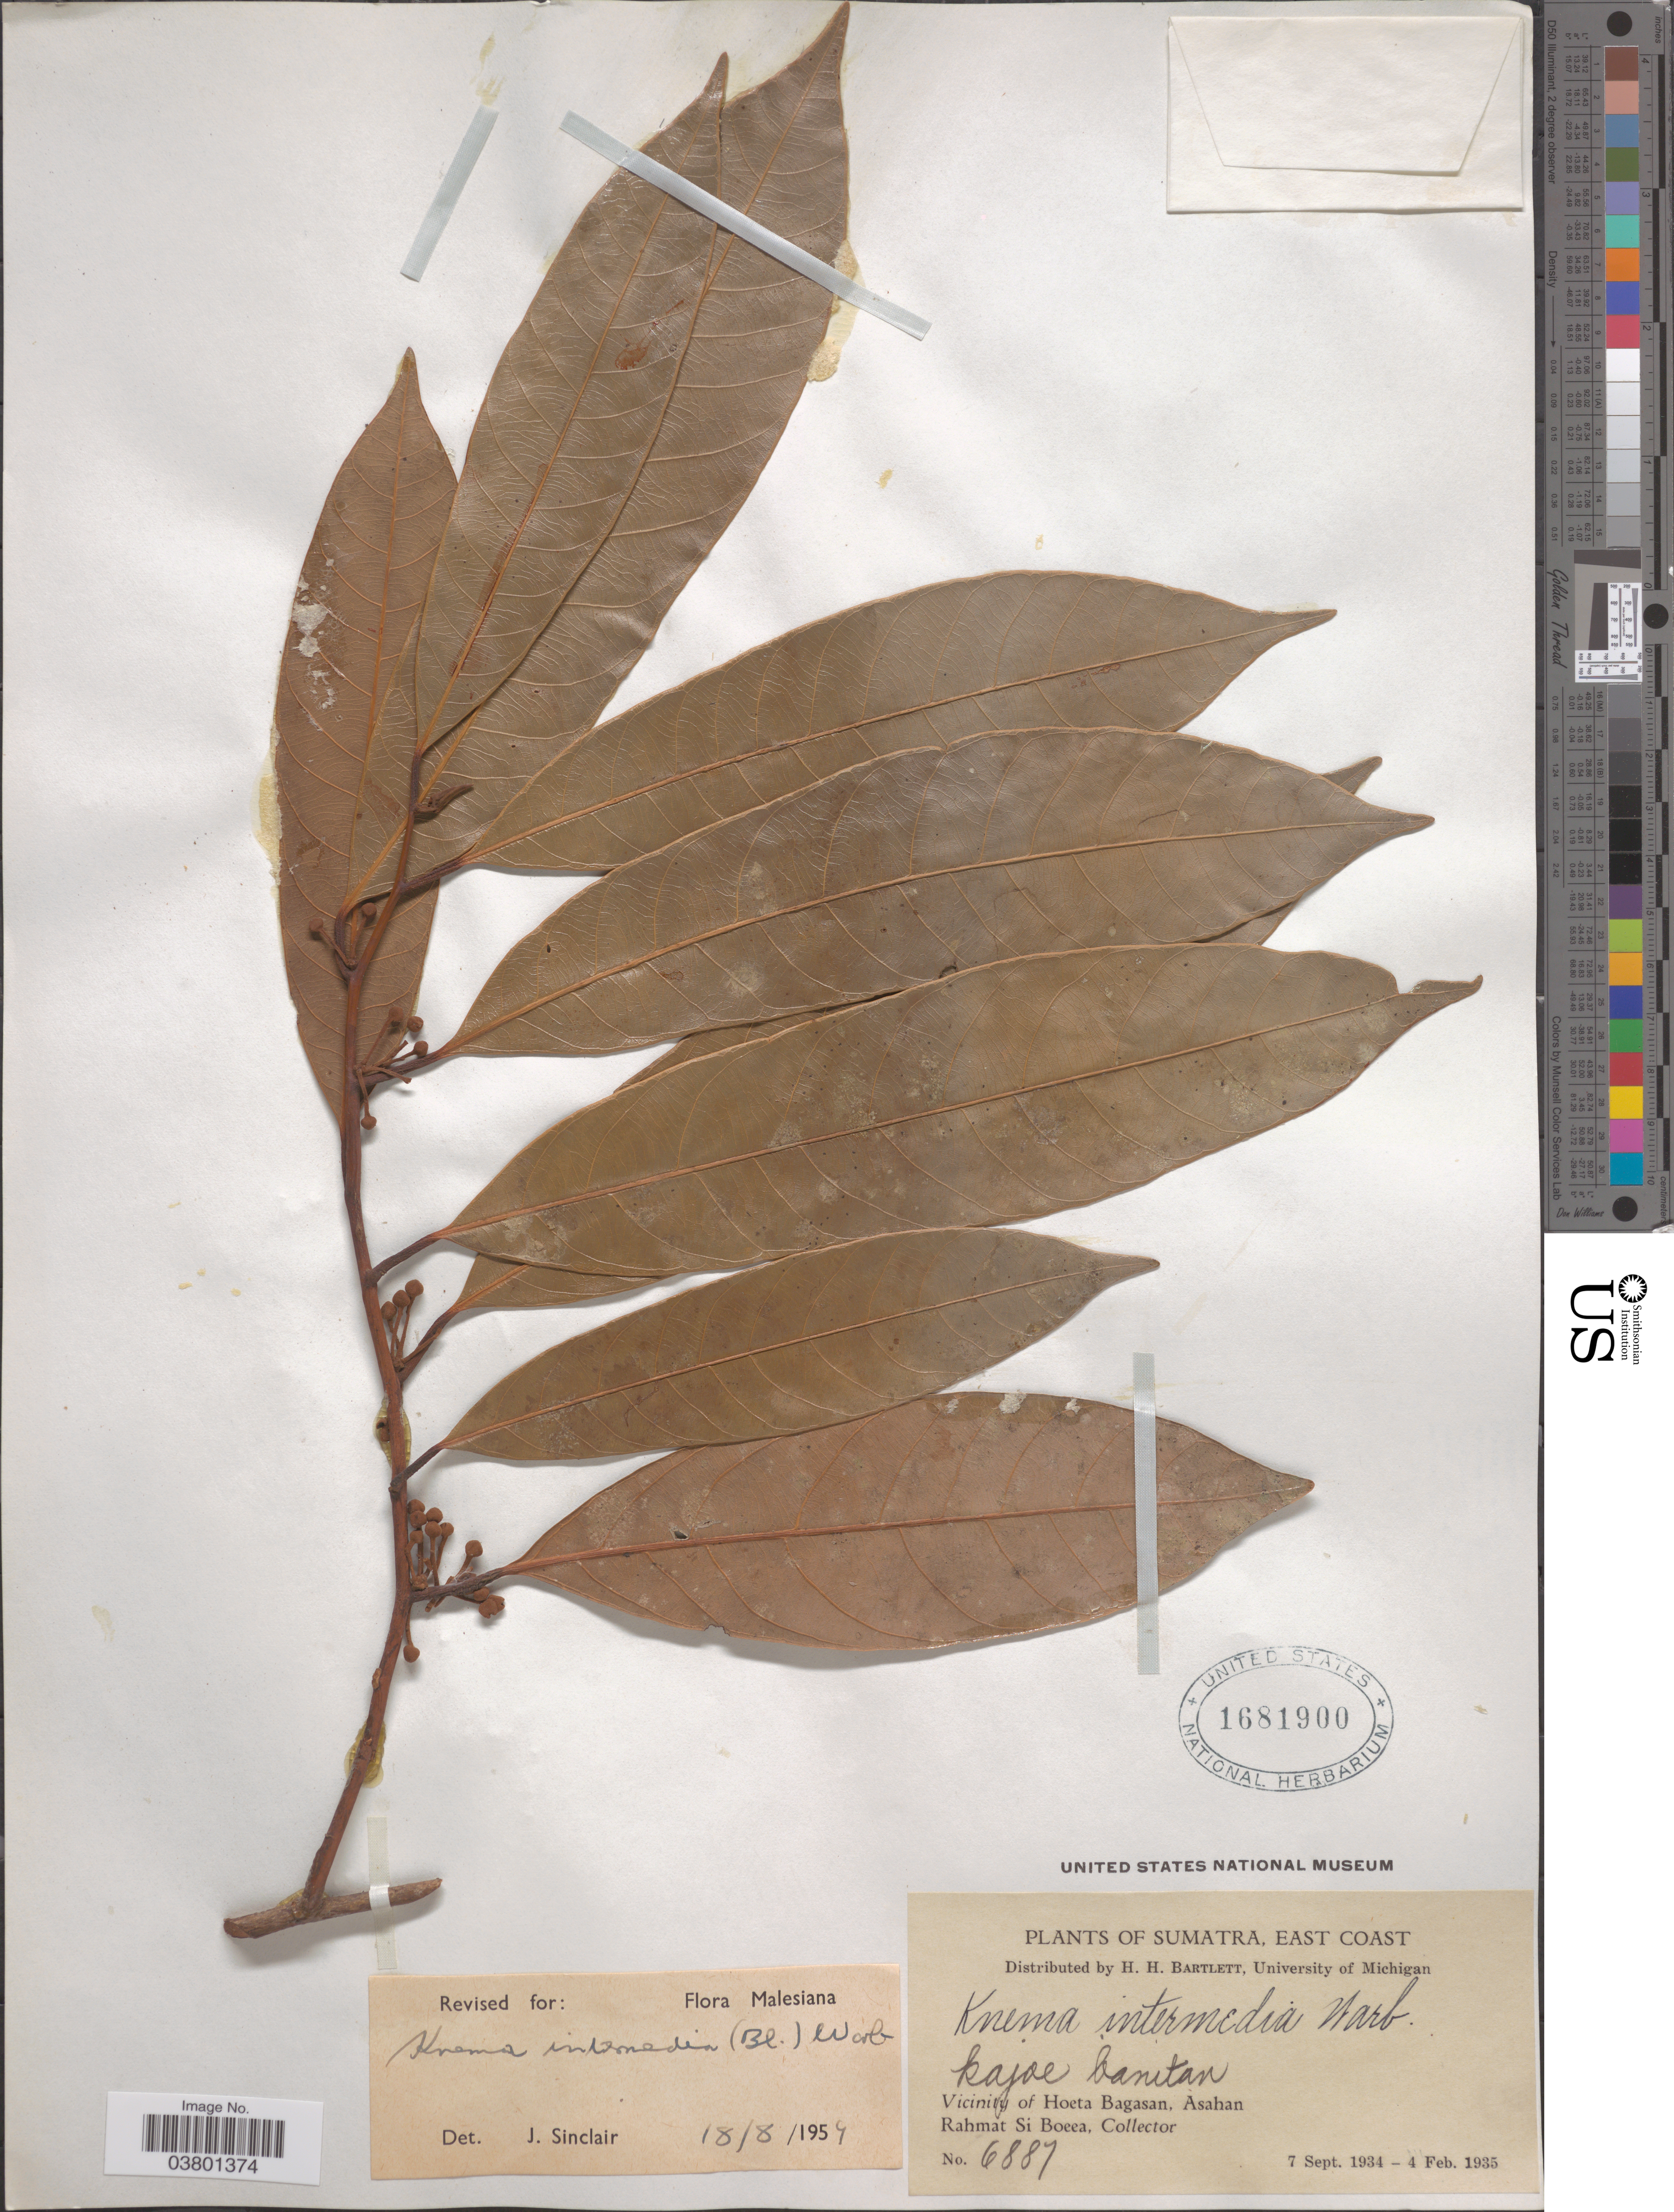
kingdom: Plantae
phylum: Tracheophyta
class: Magnoliopsida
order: Magnoliales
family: Myristicaceae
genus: Knema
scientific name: Knema intermedia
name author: (Blume) Warb.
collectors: Rahmat Si Boeea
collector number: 6887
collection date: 1934-09-07/1935-02-04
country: Indonesia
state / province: Sumatra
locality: East Coast. Vicinity of Hoeta Bagasan, Asahan.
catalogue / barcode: US 1681900